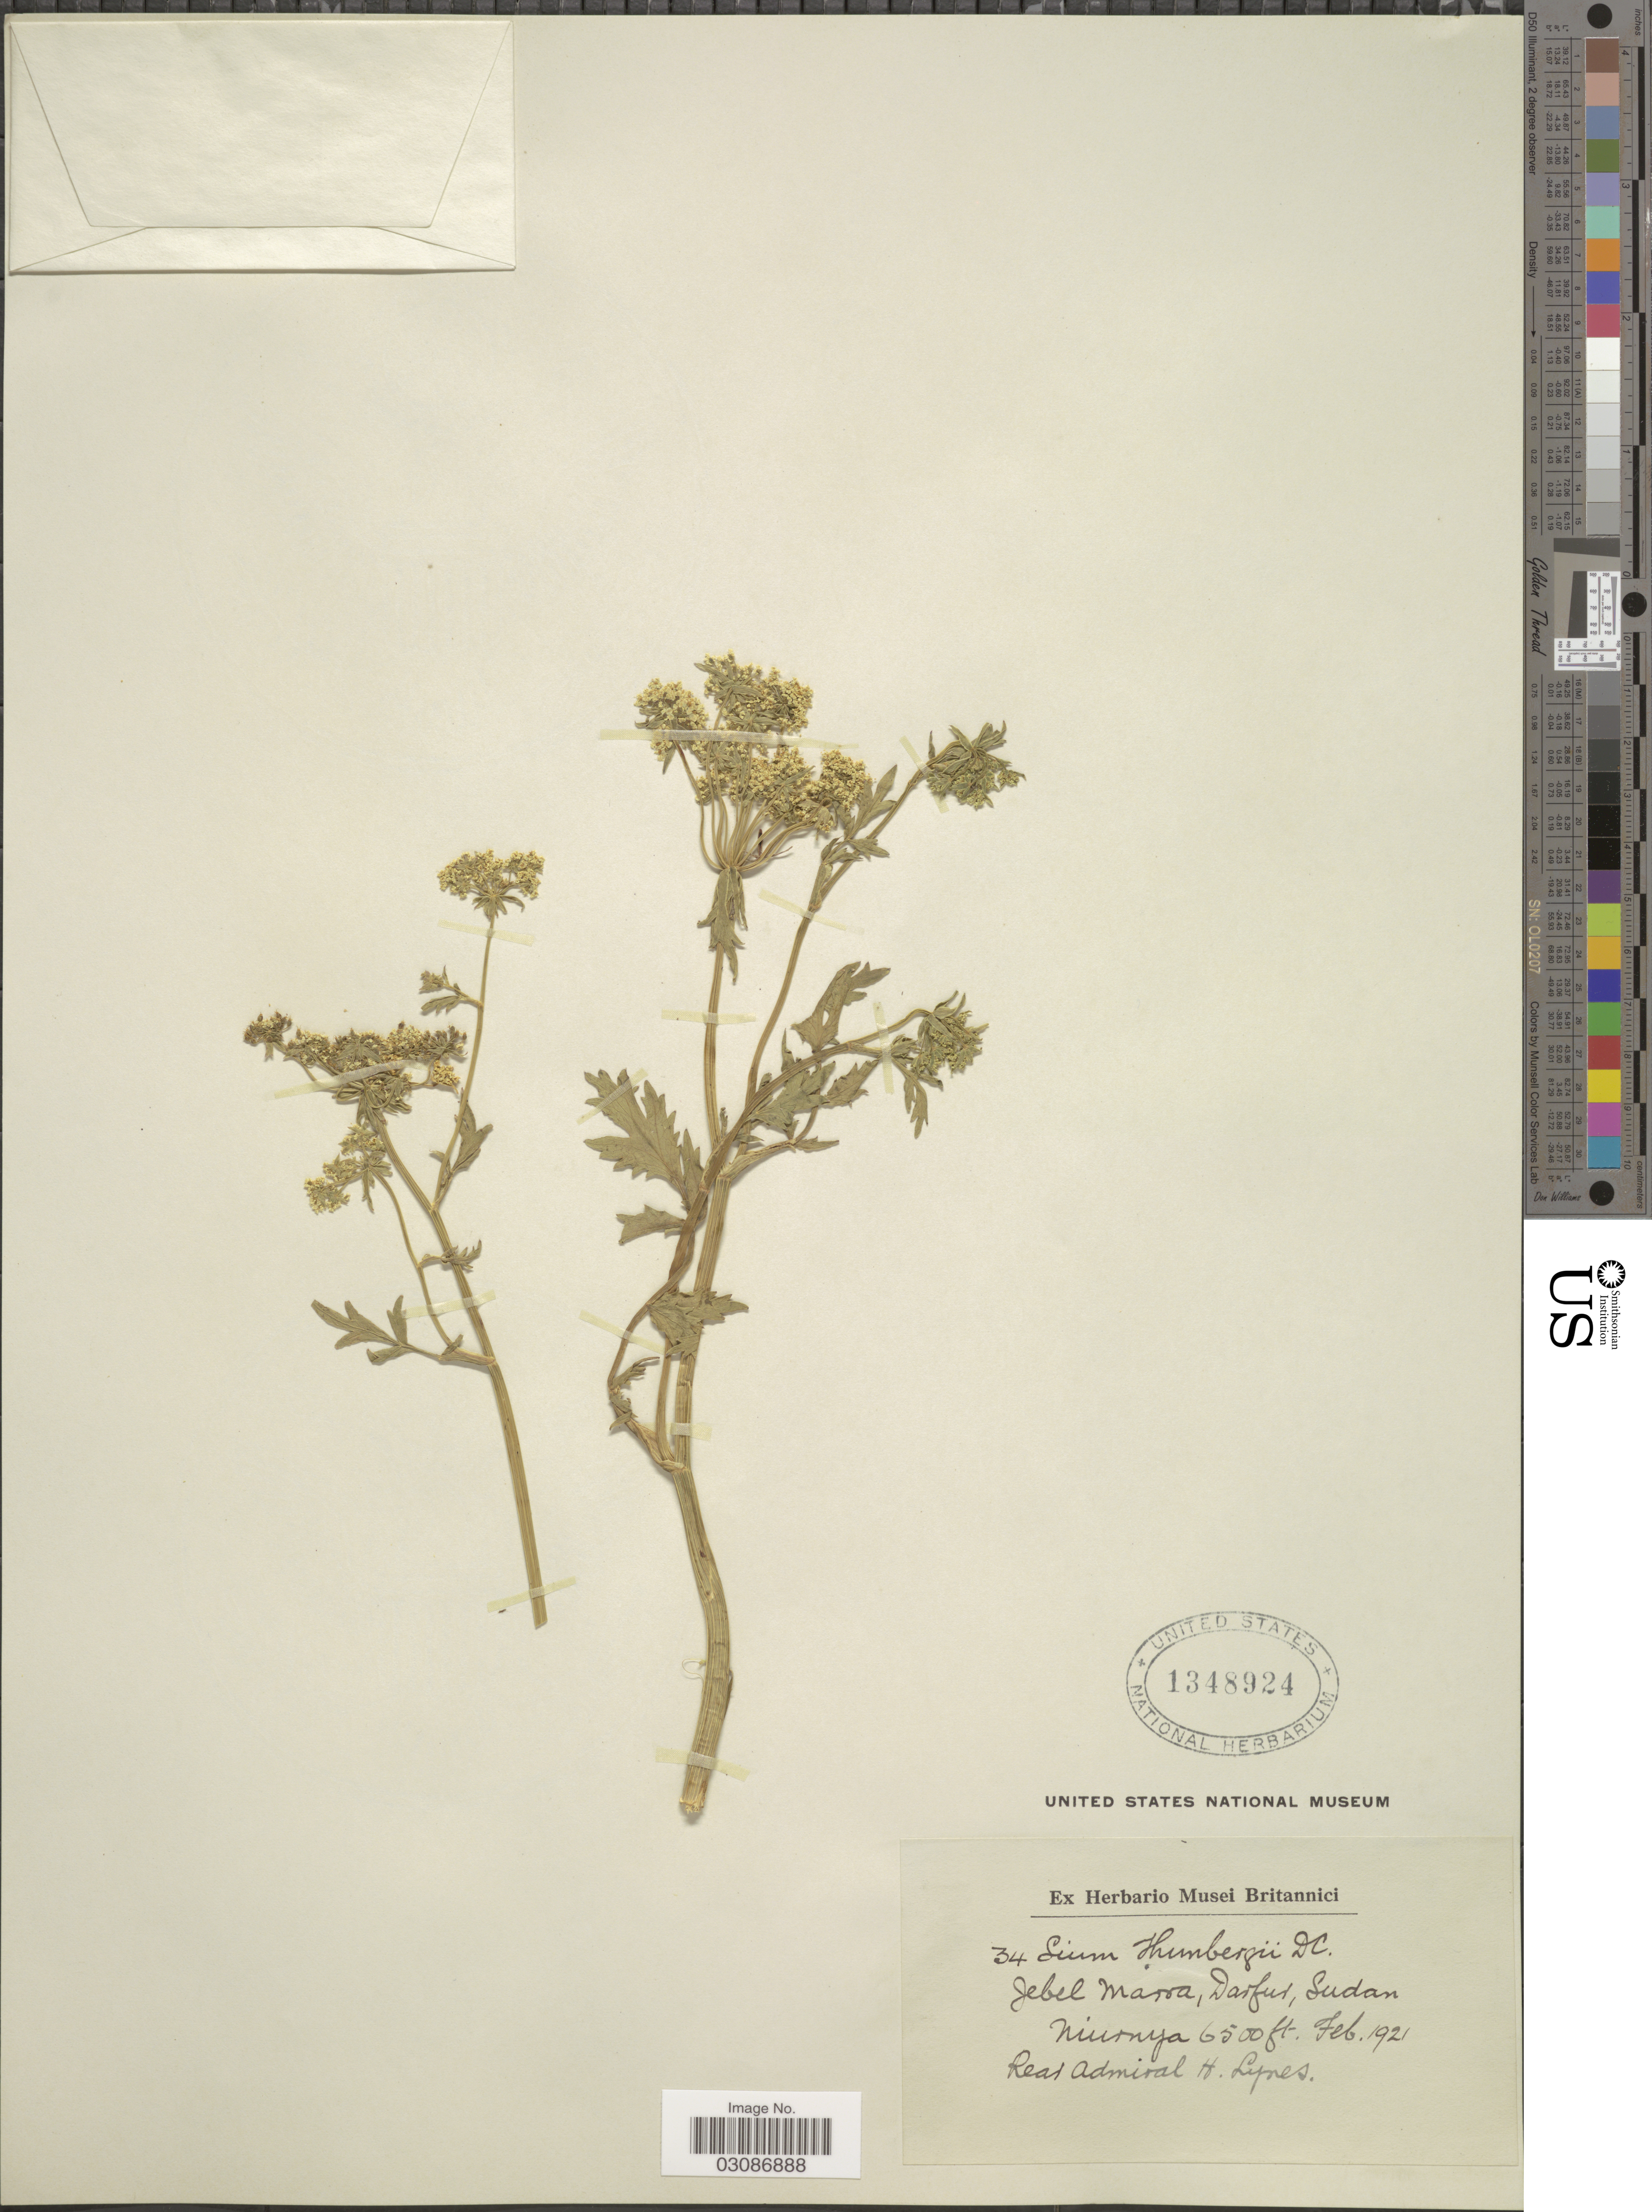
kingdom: Plantae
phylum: Tracheophyta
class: Magnoliopsida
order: Apiales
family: Apiaceae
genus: Sium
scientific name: Sium thunbergii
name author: DC.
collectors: H. Lynes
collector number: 34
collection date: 1921-02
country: Sudan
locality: Jebel Marra, Darfur. Niurnya.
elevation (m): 1981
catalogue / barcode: US 1348924